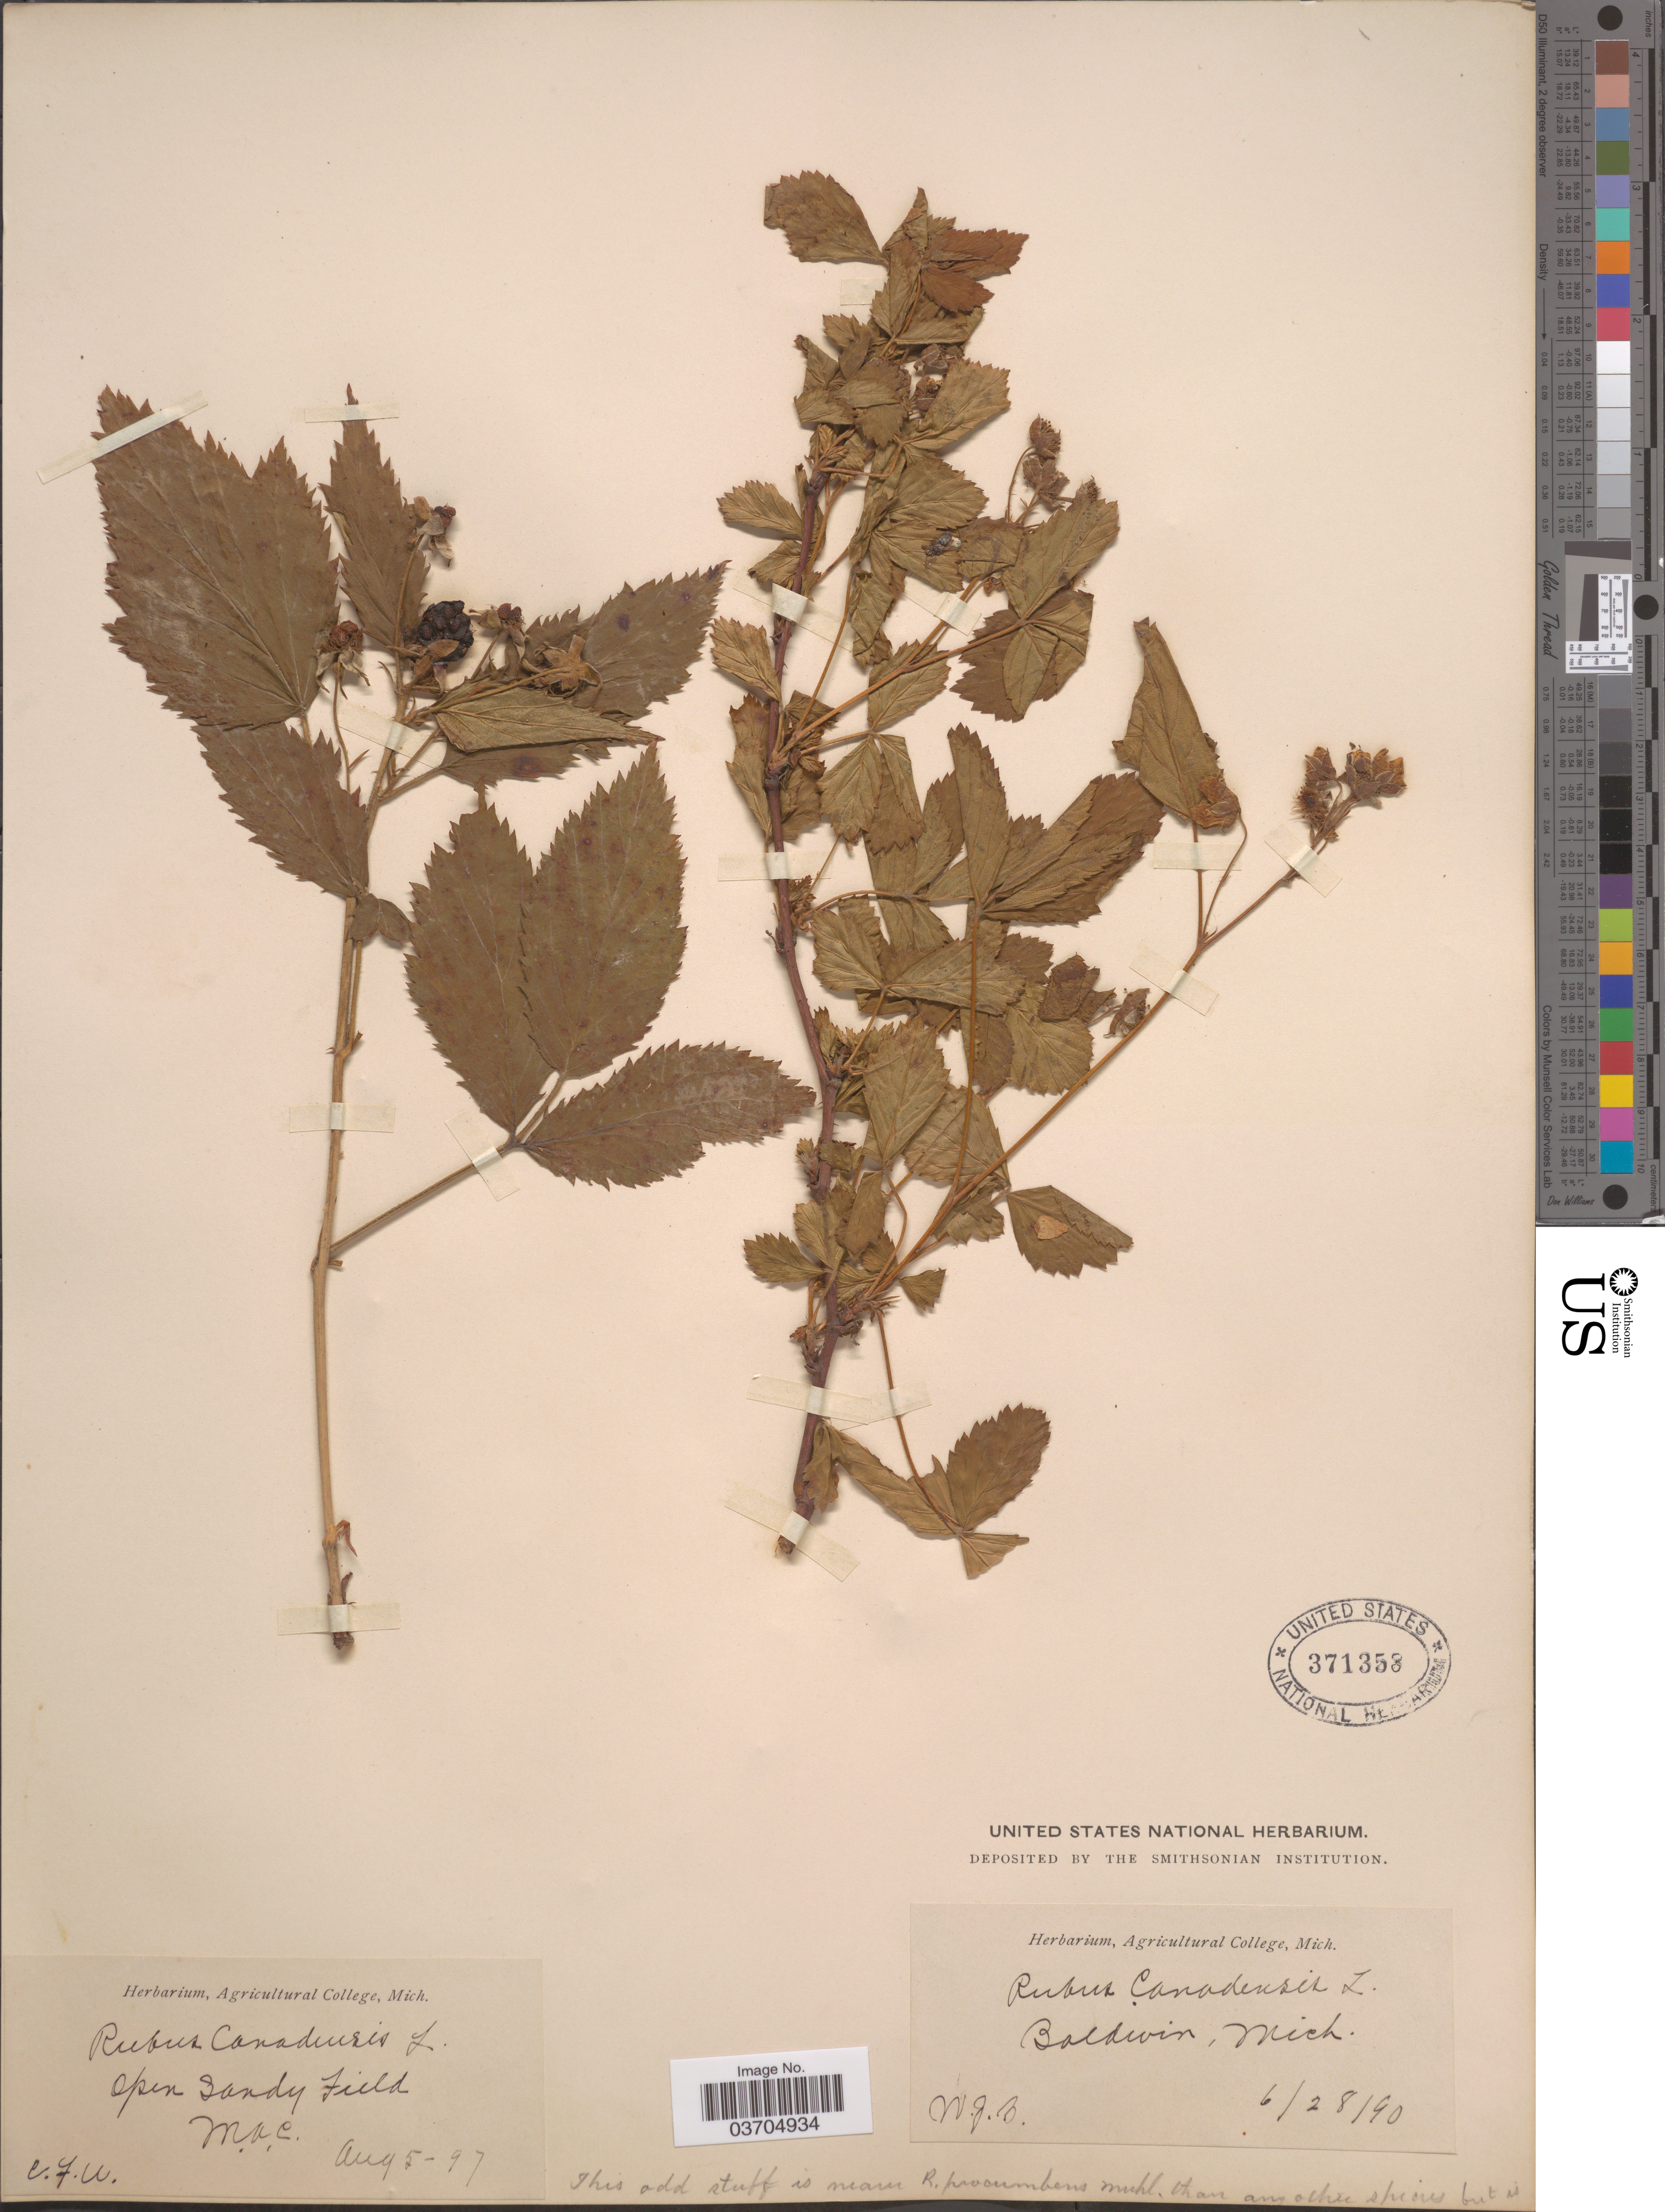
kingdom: Plantae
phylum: Tracheophyta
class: Magnoliopsida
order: Rosales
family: Rosaceae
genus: Rubus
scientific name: Rubus procumbens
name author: Muhl.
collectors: W.J.B.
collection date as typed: Transcribed d/m/y: 28/6/90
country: United States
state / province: Michigan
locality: Baldwin.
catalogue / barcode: US 371358